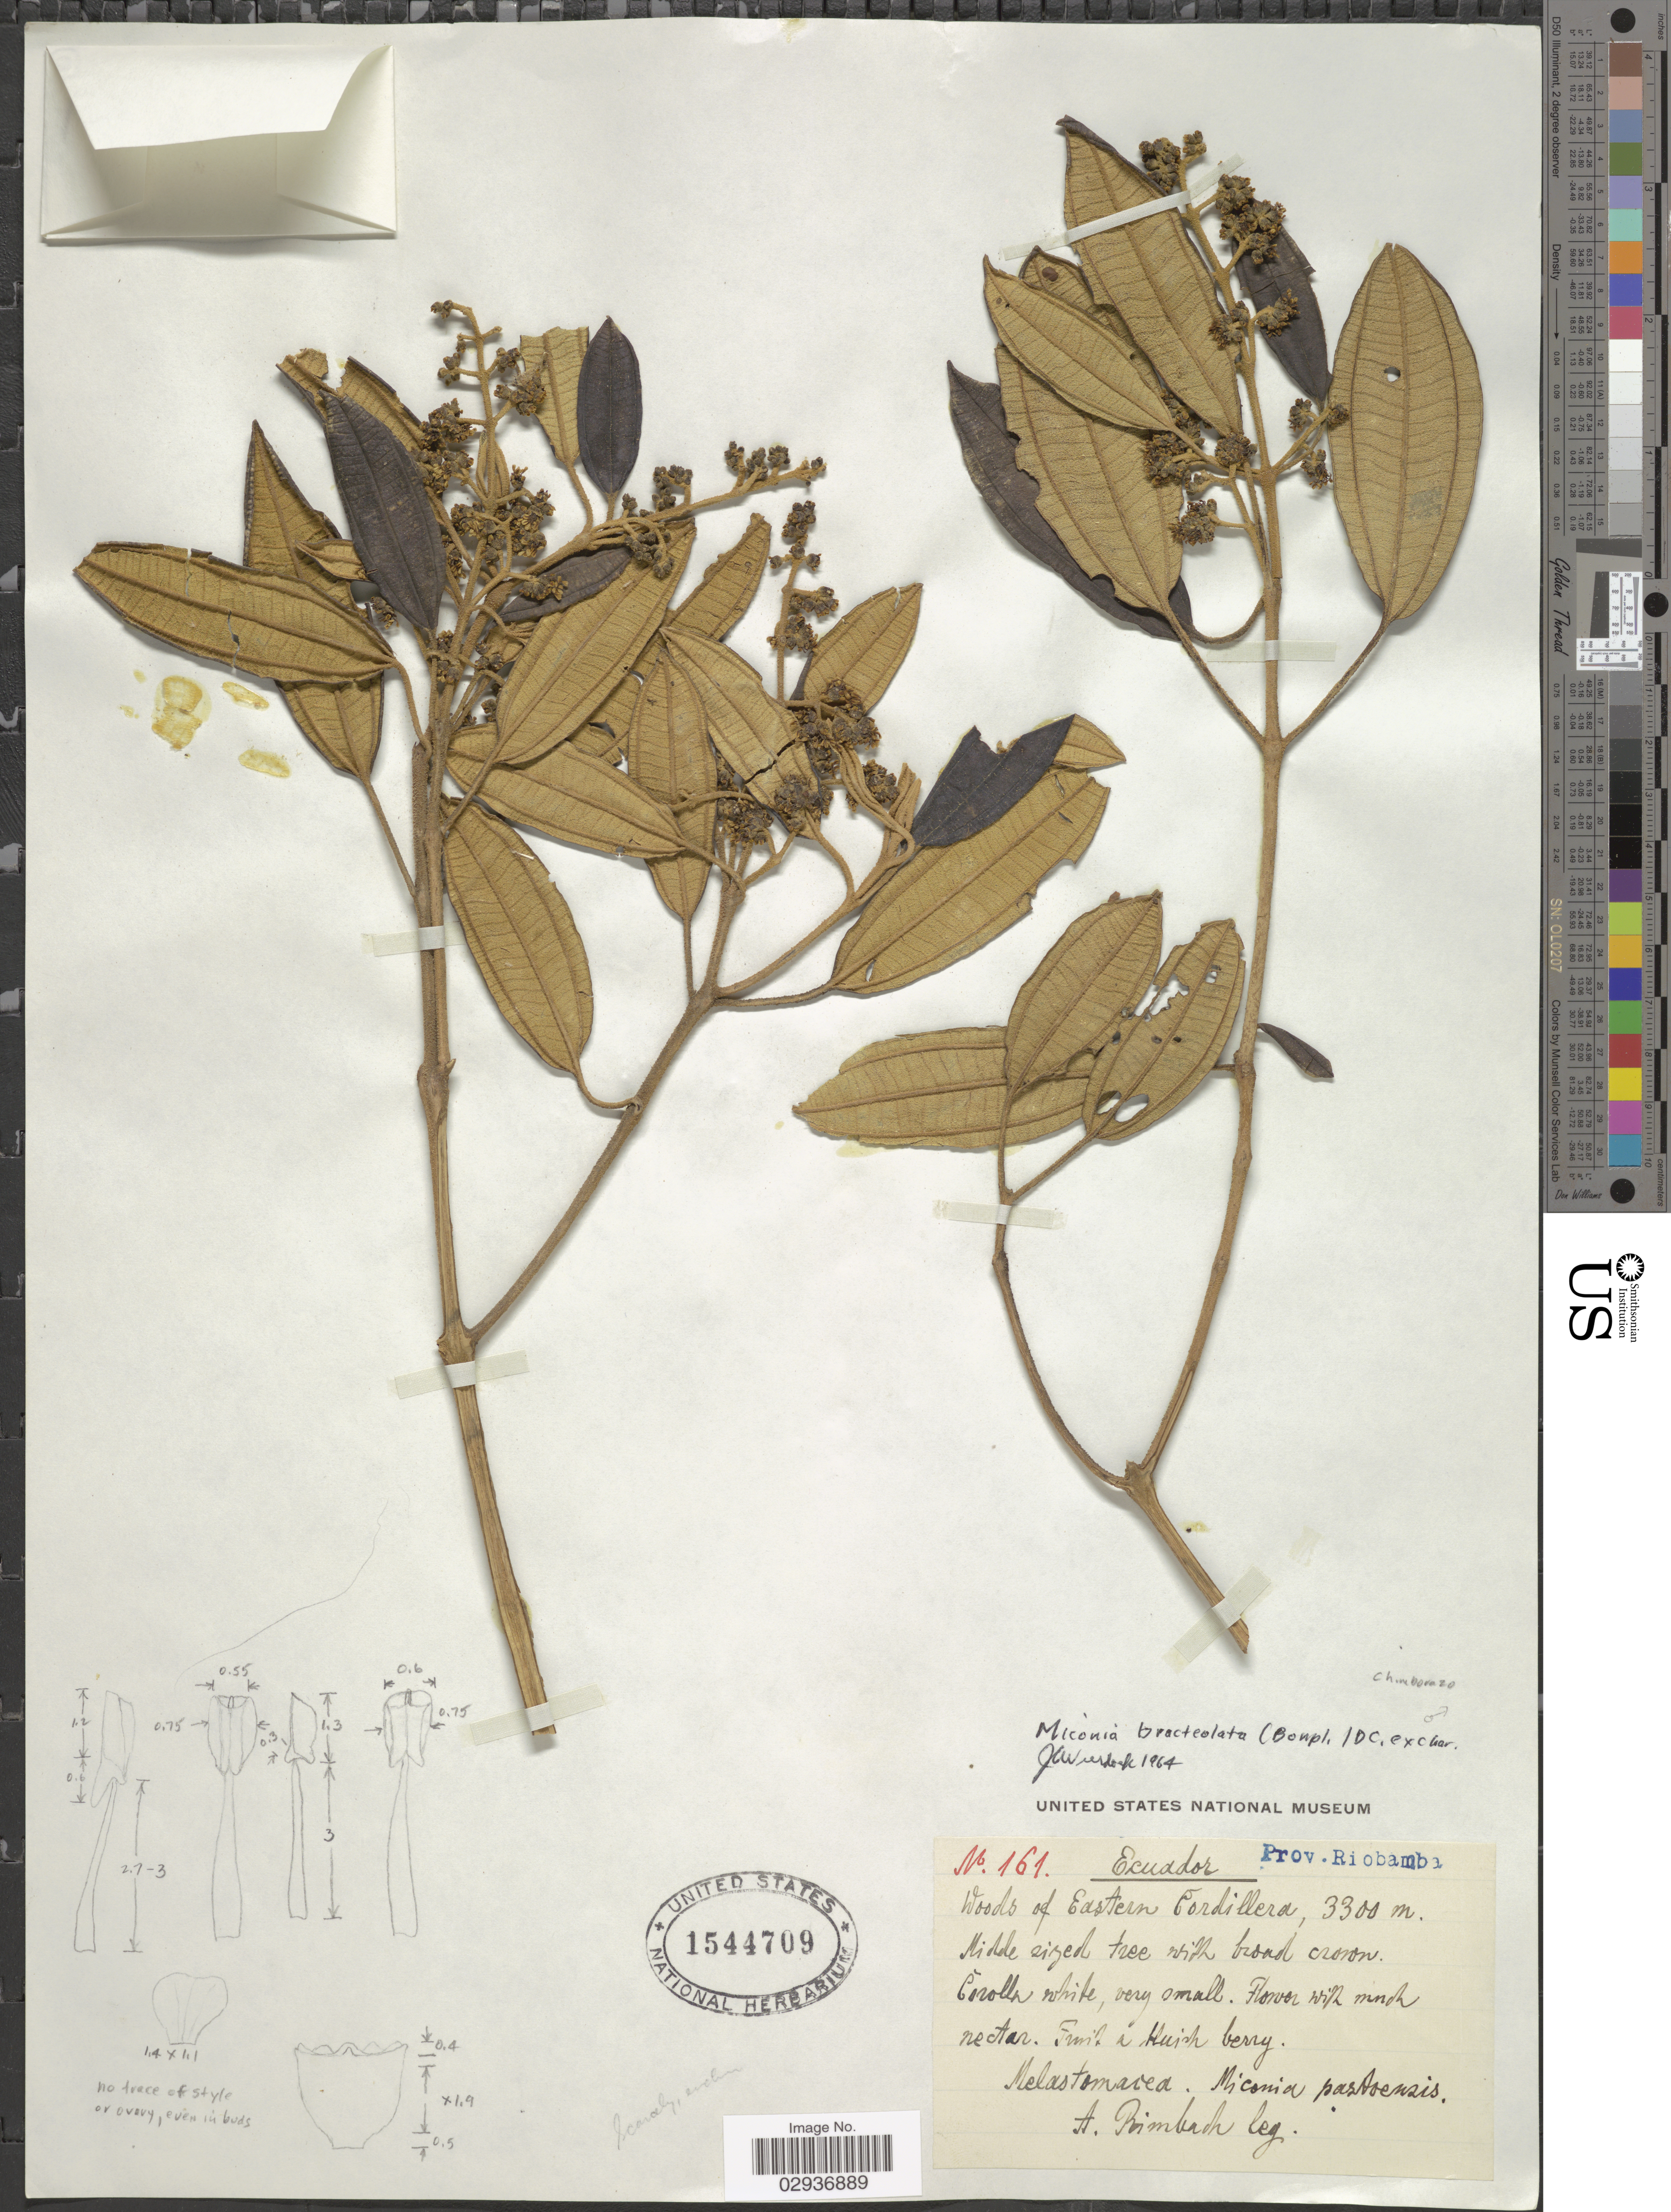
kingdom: Plantae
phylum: Tracheophyta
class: Magnoliopsida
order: Myrtales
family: Melastomataceae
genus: Miconia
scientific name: Miconia bracteolata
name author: (Bonpl.) DC.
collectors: A. Rimbach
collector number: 161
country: Ecuador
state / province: Chimborazo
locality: Prov. Riobamba. Woods of Eastern Cordillera.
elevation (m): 3300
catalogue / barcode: US 1544709